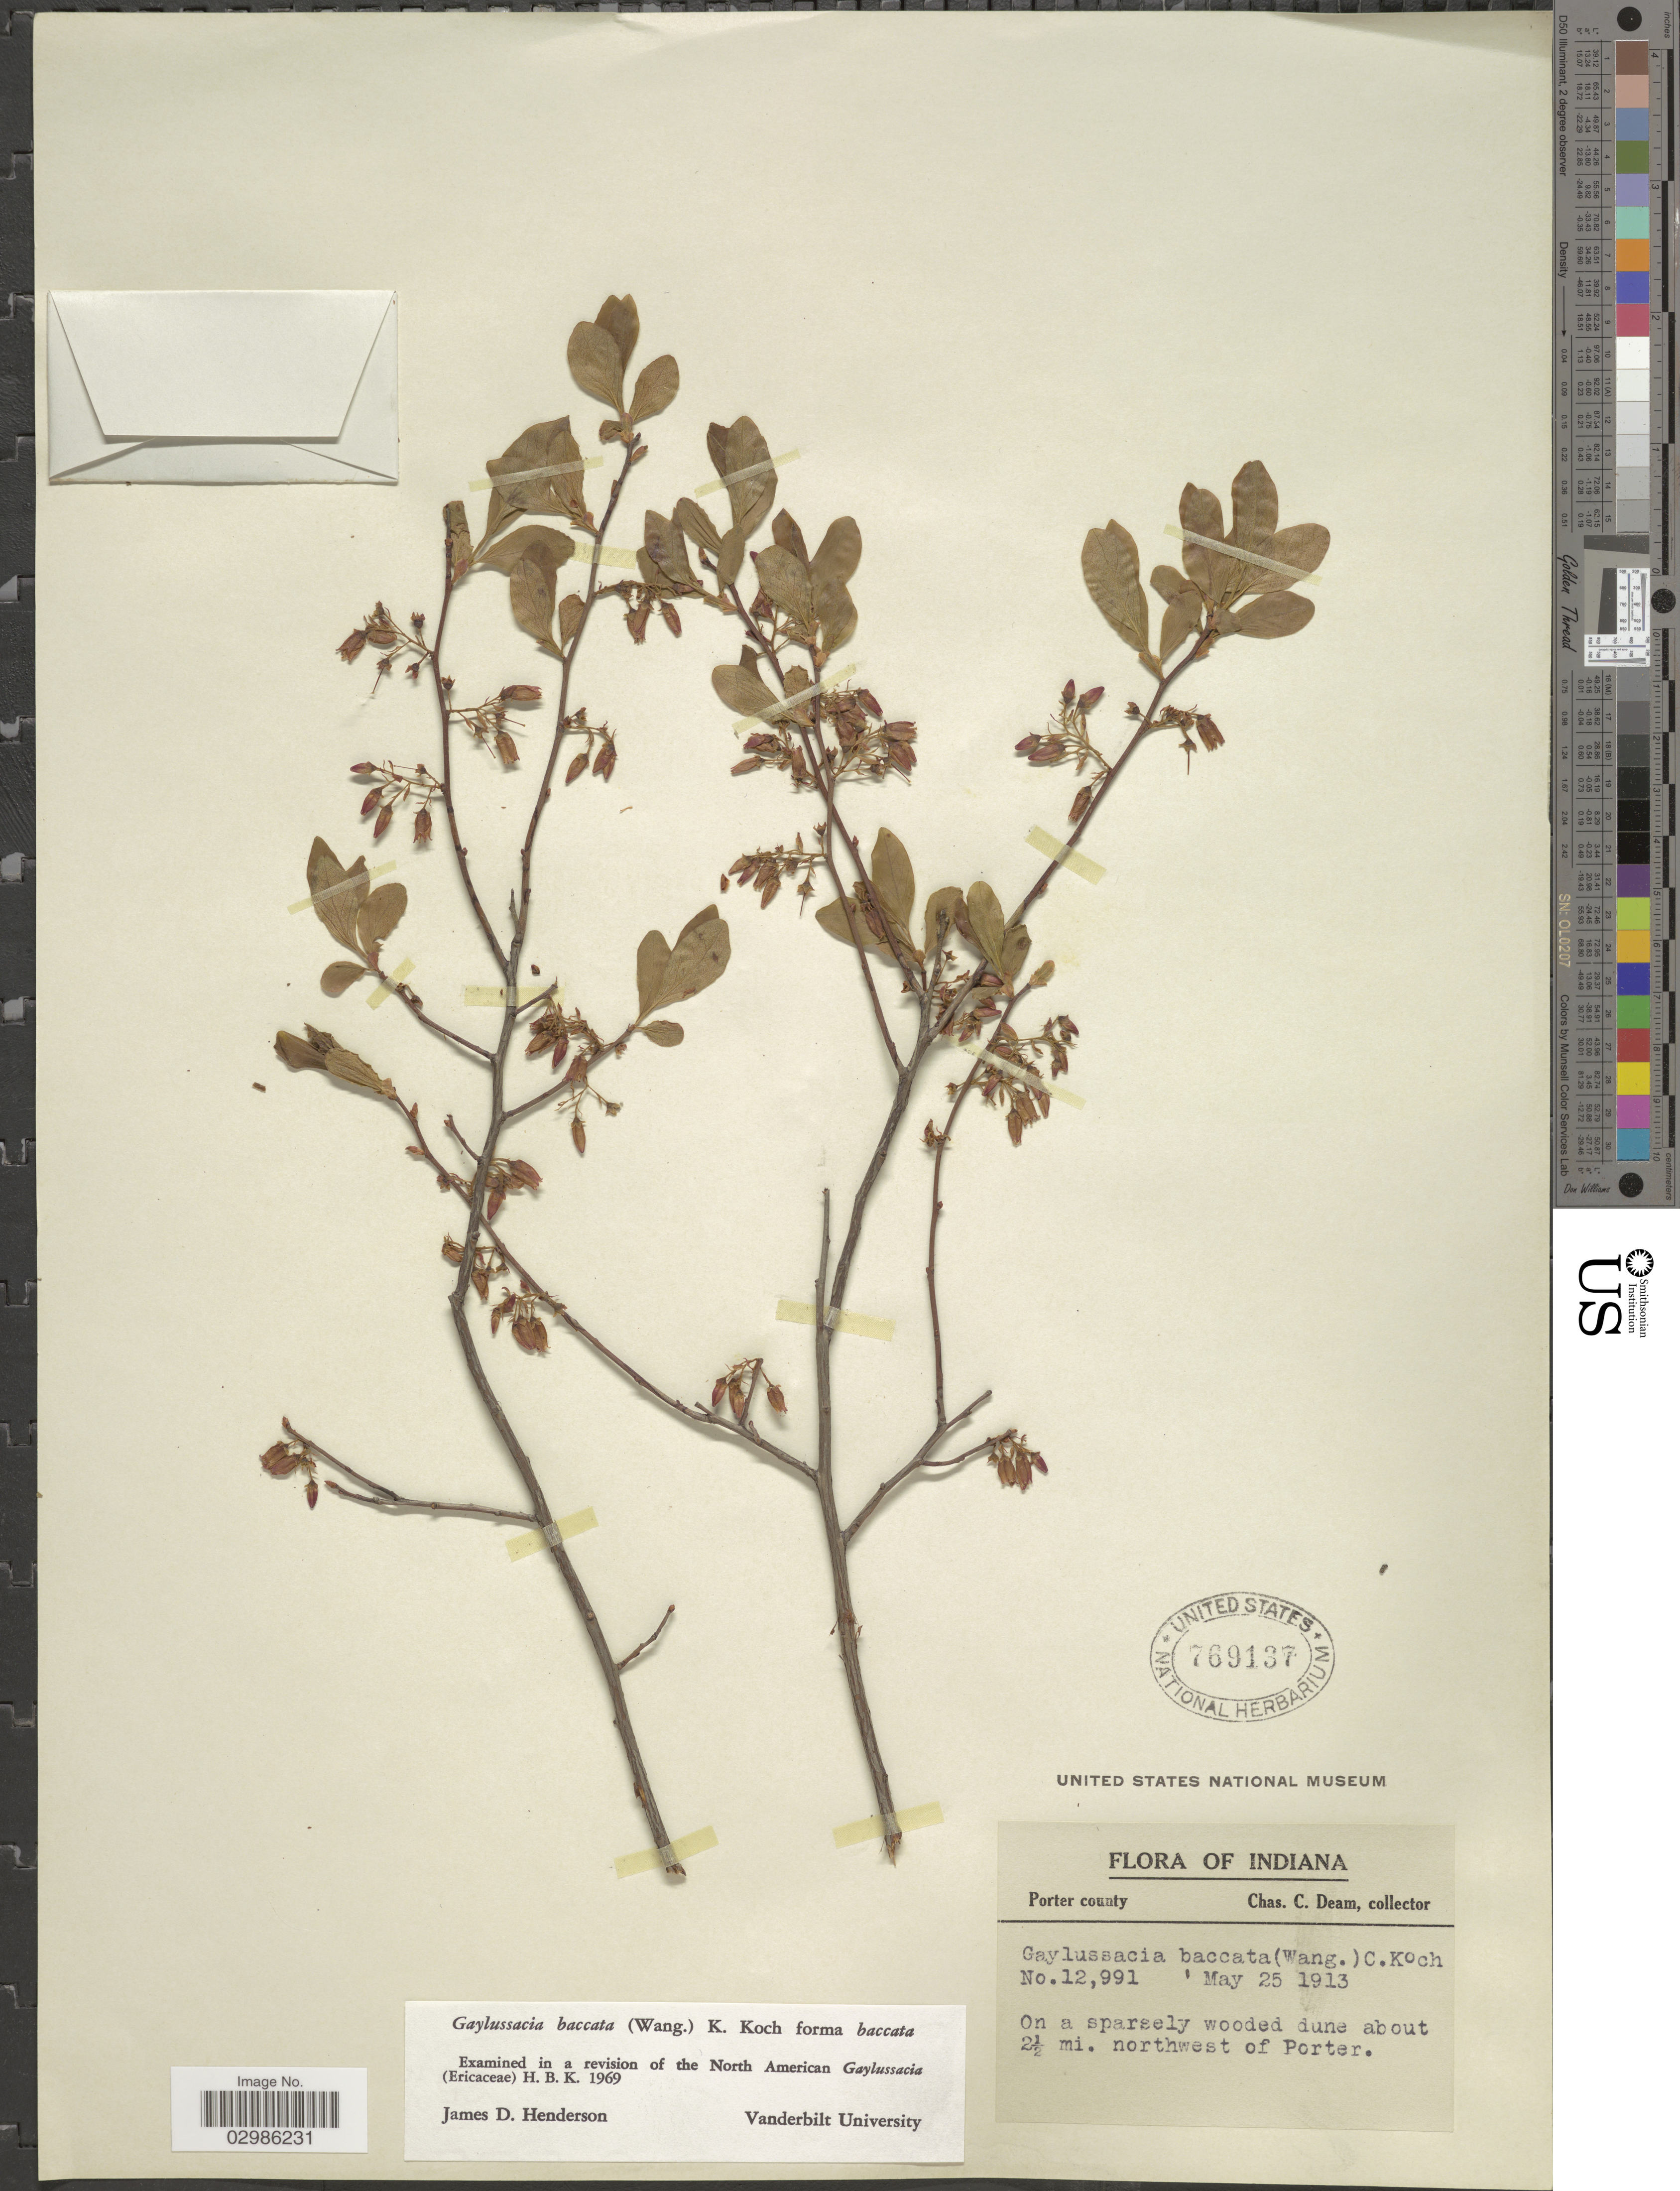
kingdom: Plantae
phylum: Tracheophyta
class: Magnoliopsida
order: Ericales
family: Ericaceae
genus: Gaylussacia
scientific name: Gaylussacia baccata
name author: (Wangenh.) K. Koch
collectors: C. C. Deam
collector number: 12991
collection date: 1913-05-25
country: United States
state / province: Indiana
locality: Porter County, On sparsely wooded dune about 2½ mi. northwest of Porter.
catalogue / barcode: US 769137